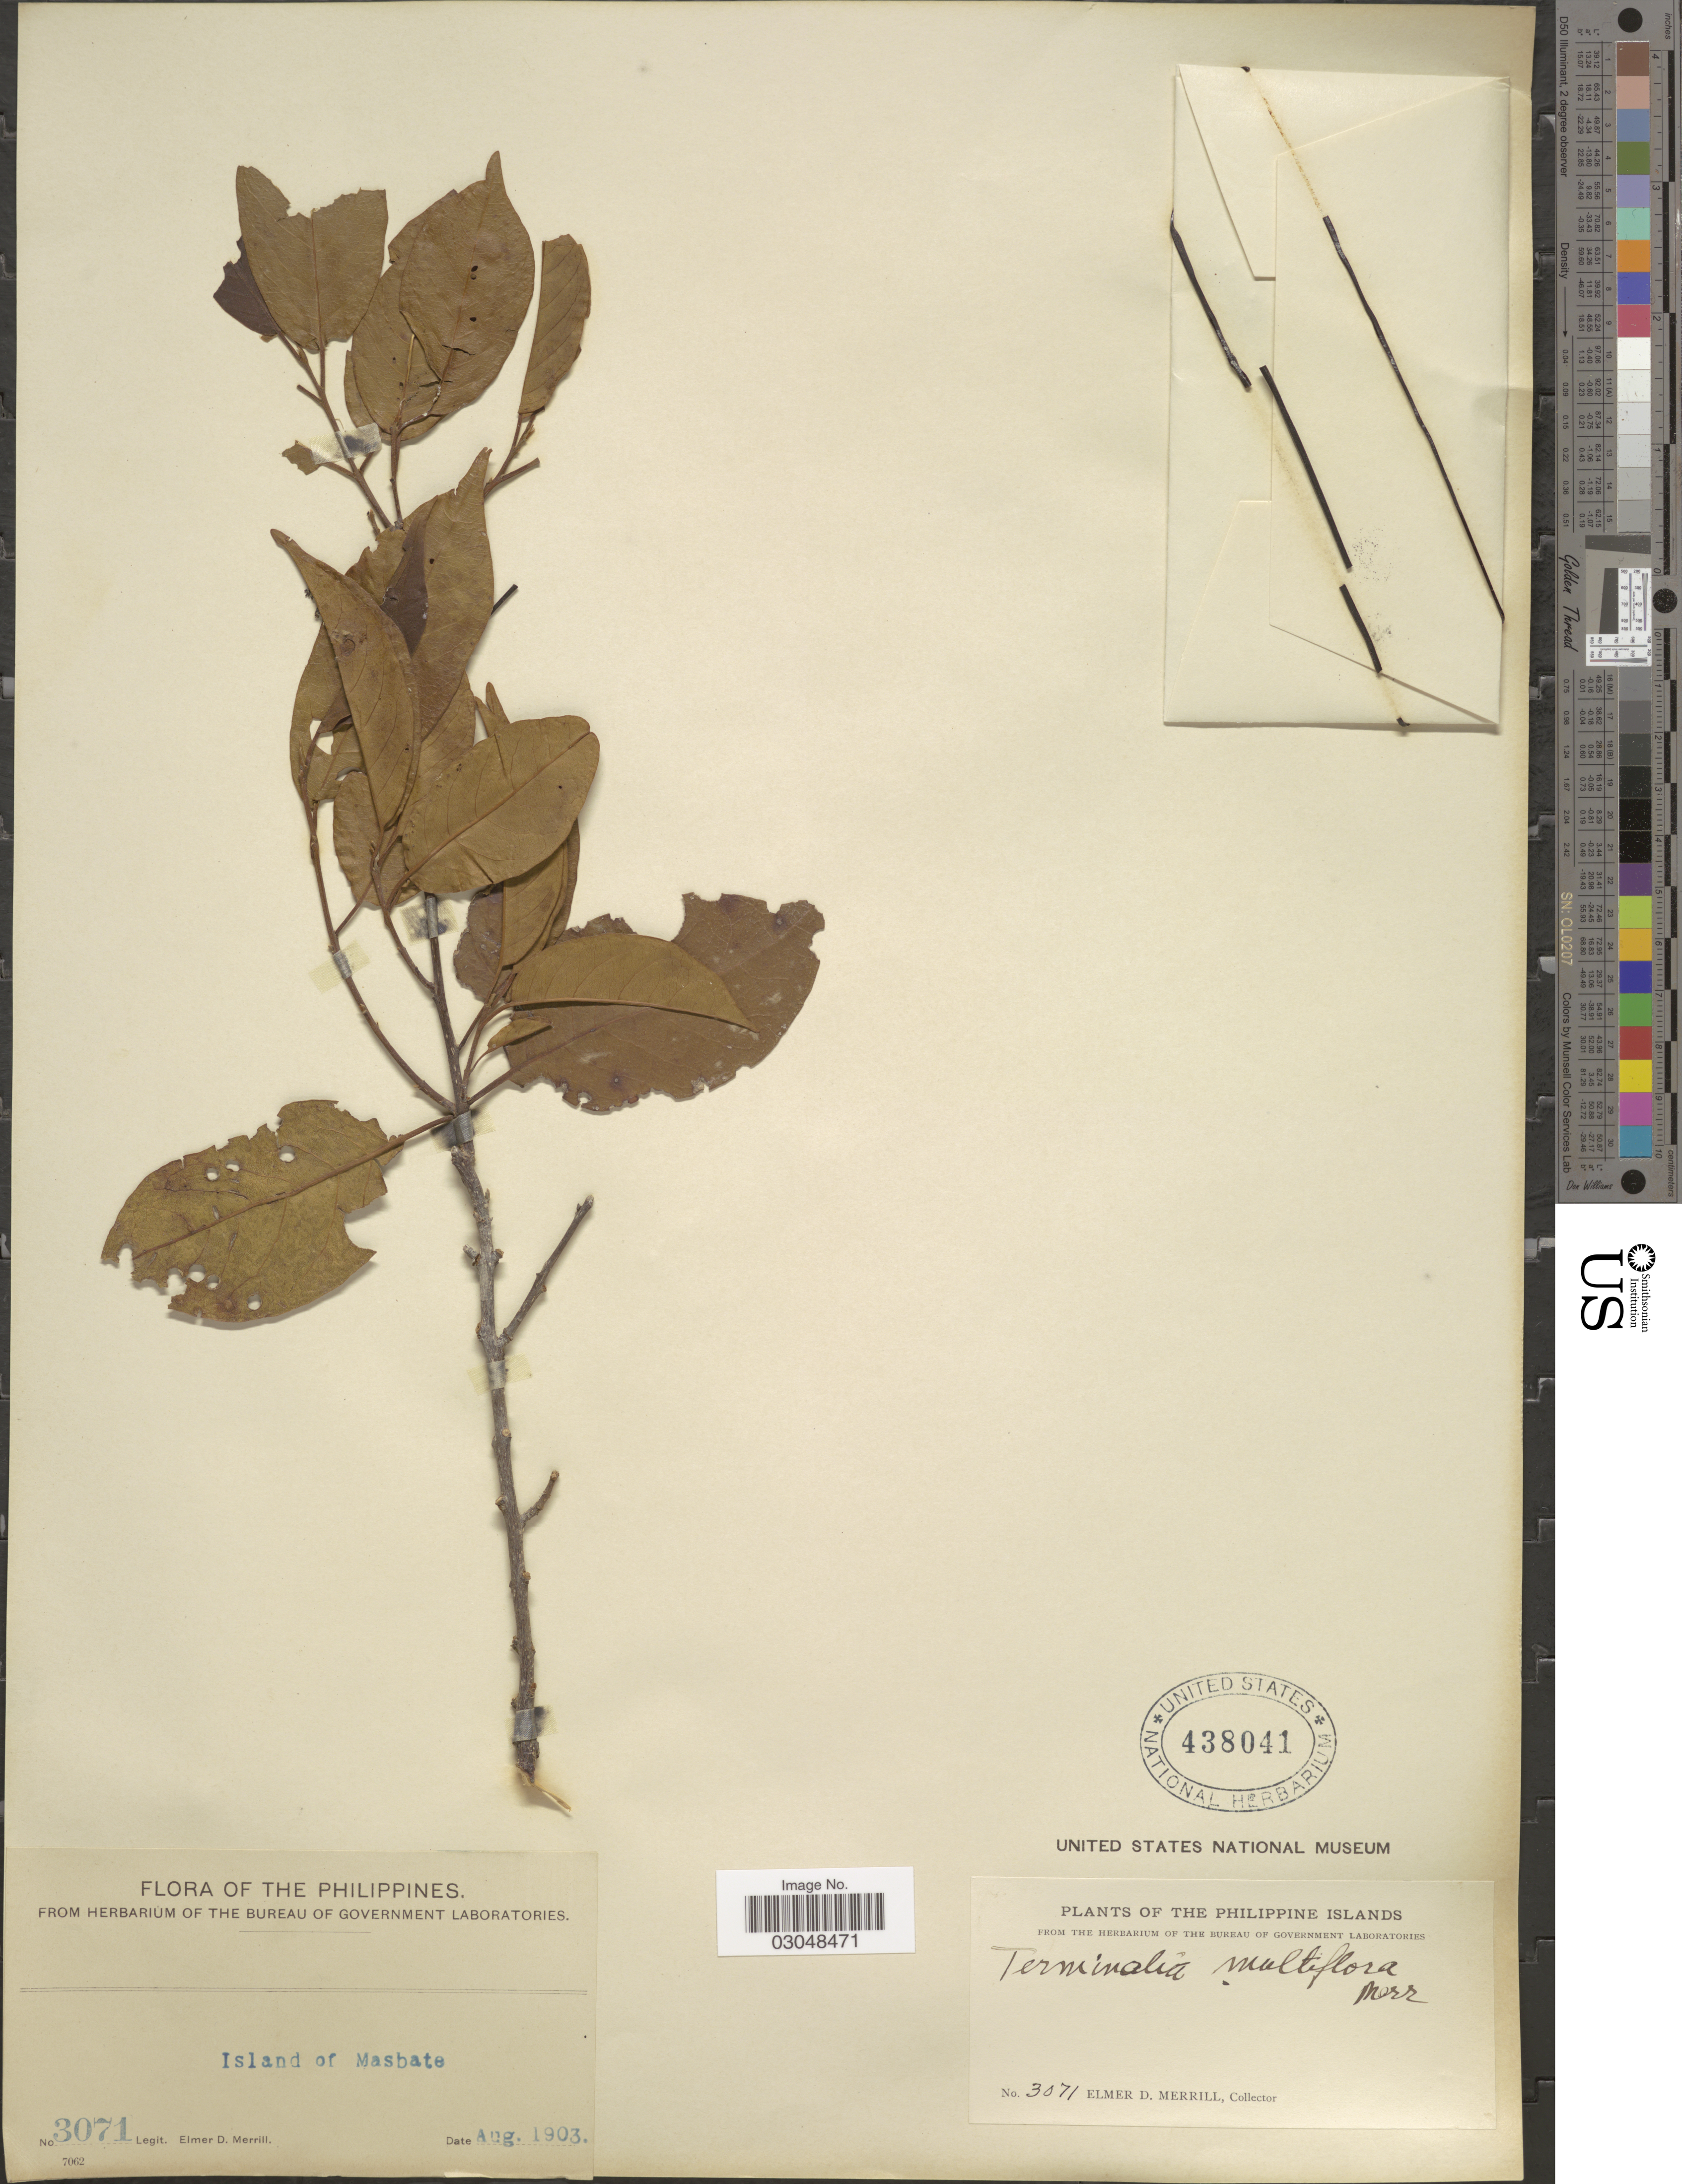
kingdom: Plantae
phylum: Tracheophyta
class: Magnoliopsida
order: Myrtales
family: Combretaceae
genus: Terminalia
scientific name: Terminalia citrina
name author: (Gaertn.) Roxb. ex Flem.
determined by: (US) Smithsonian Institution - National Museum of Natural History - Department of Botany (UNITED STATES)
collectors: E. D. Merrill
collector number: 3071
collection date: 1903-08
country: Philippines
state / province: Bicol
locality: The Philippine Islands, Island of Masbate.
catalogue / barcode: US 438041